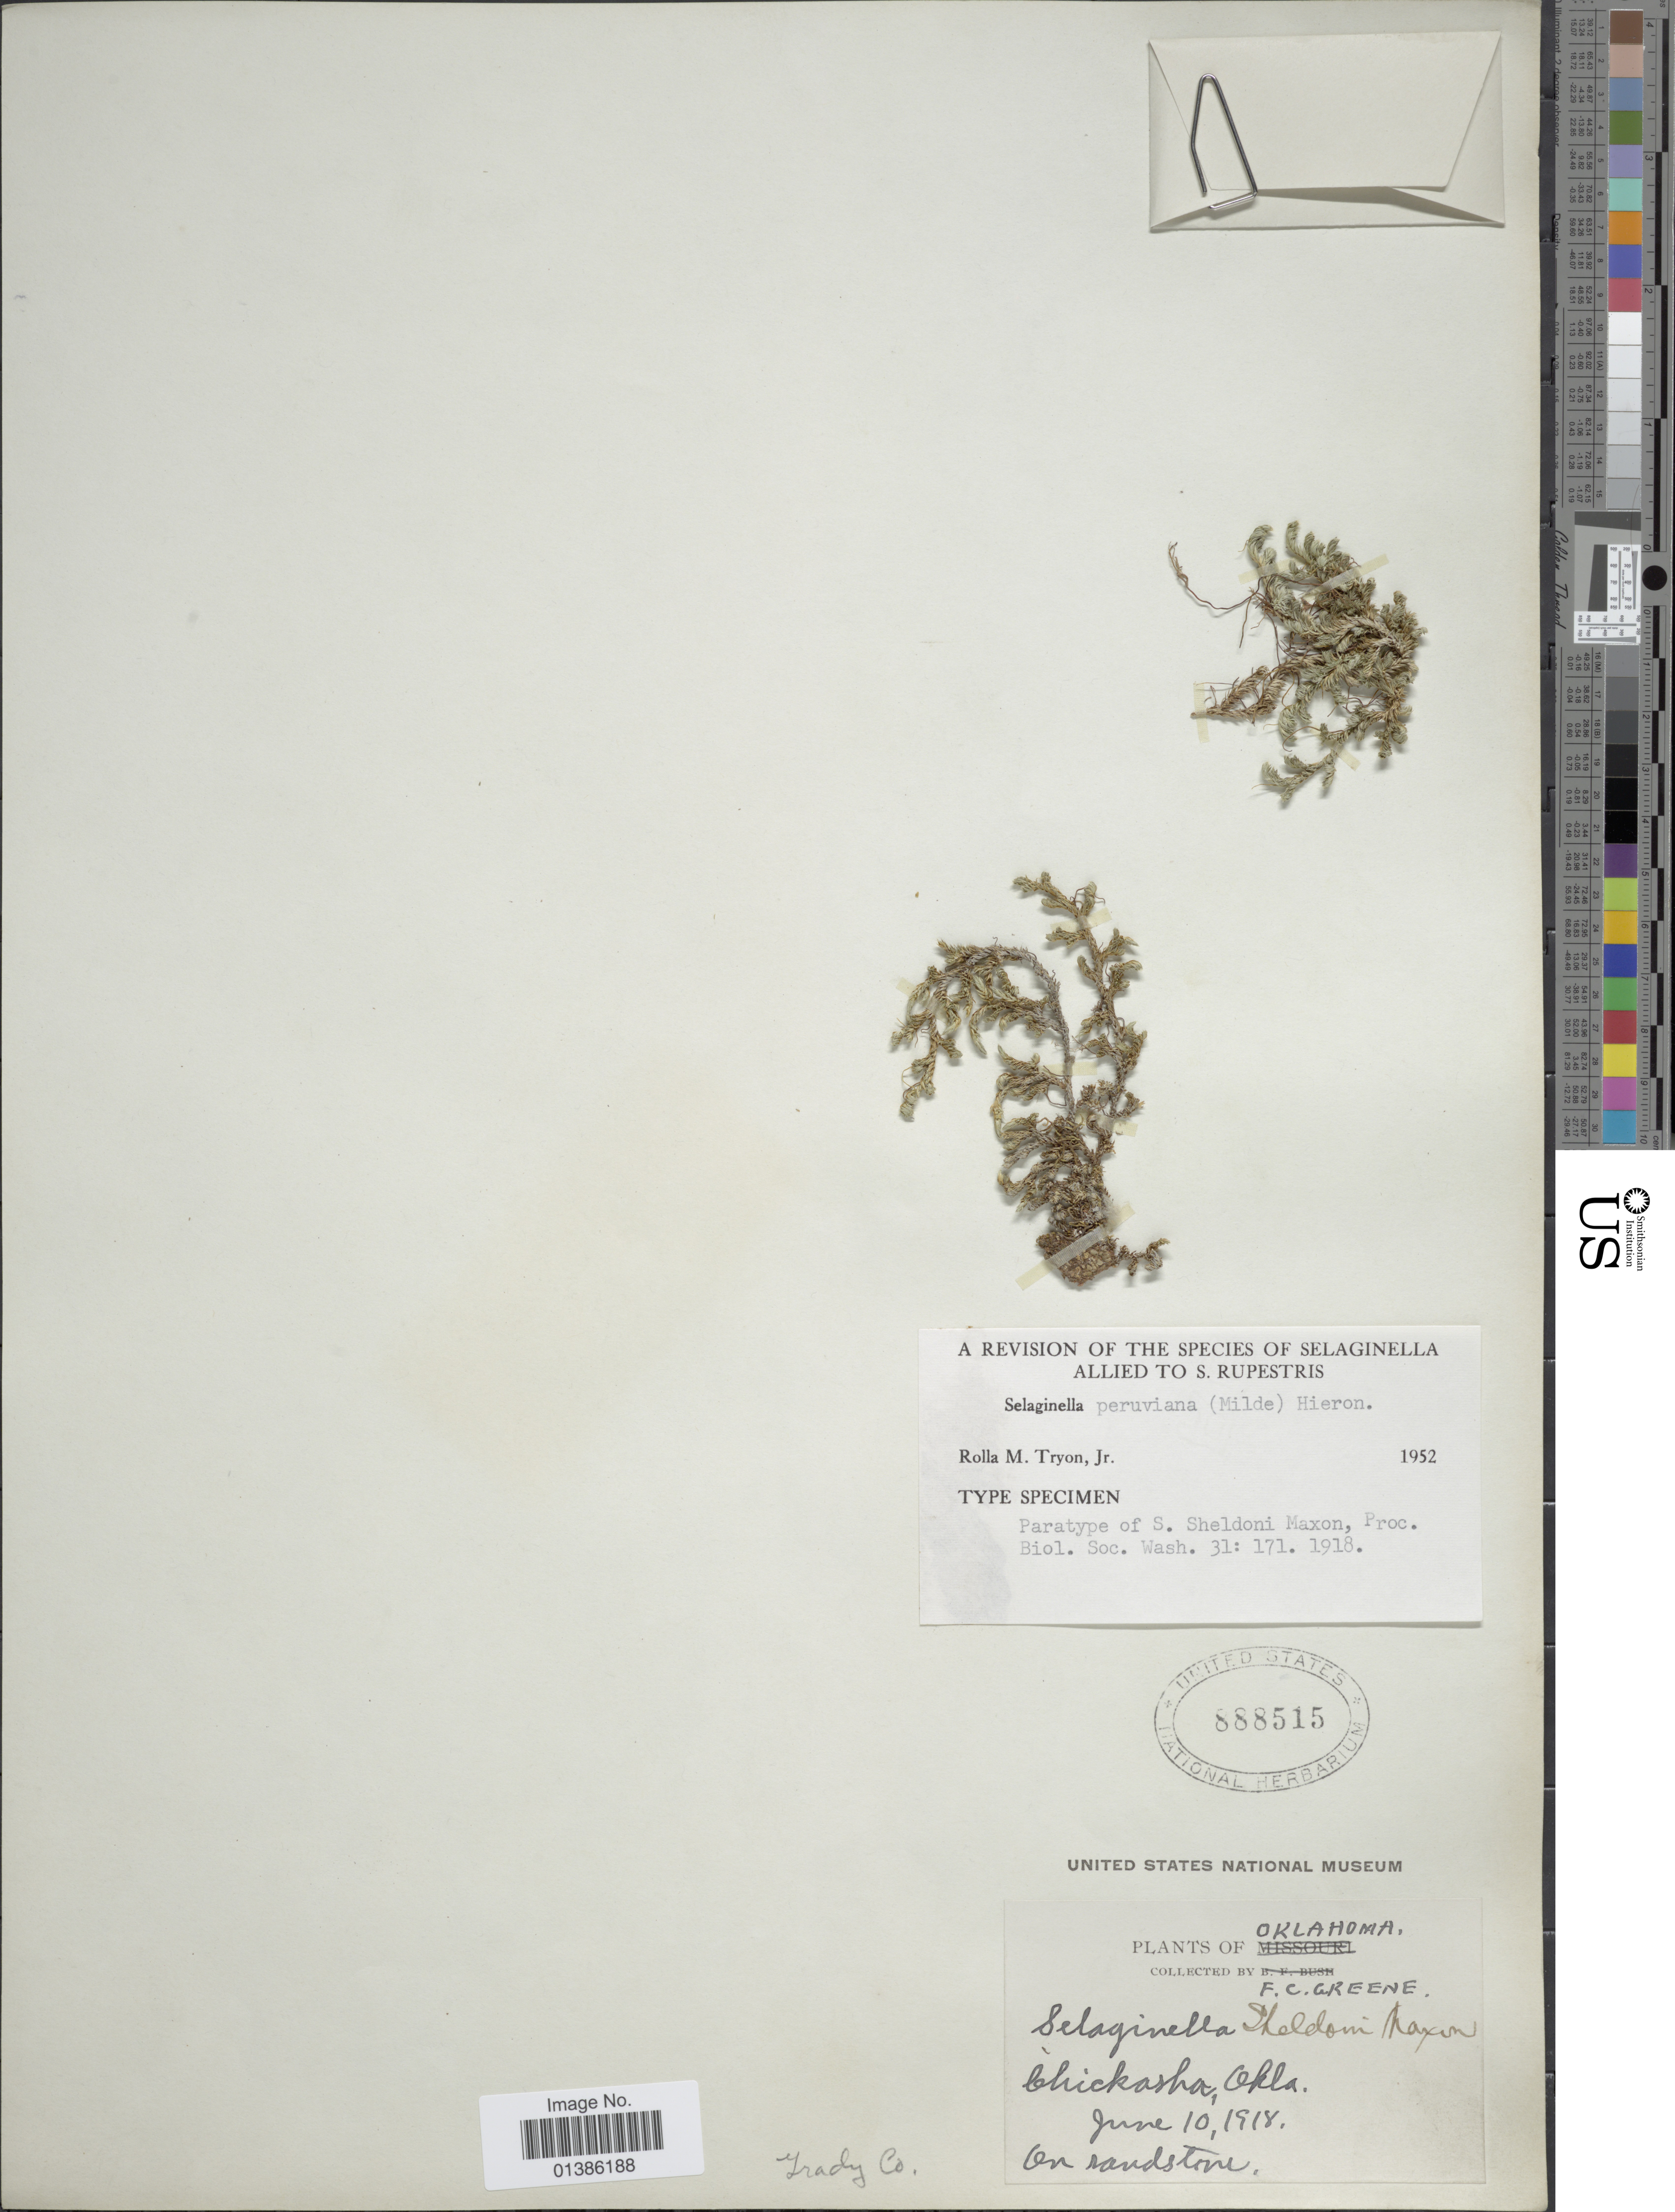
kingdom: Plantae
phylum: Tracheophyta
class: Lycopodiopsida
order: Selaginellales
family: Selaginellaceae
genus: Selaginella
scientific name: Selaginella peruviana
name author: (Milde) Hieron.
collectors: F. C. Greene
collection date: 1918-06-10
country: United States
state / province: Oklahoma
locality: Chickasha. Grady Co.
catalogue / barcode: US 888515